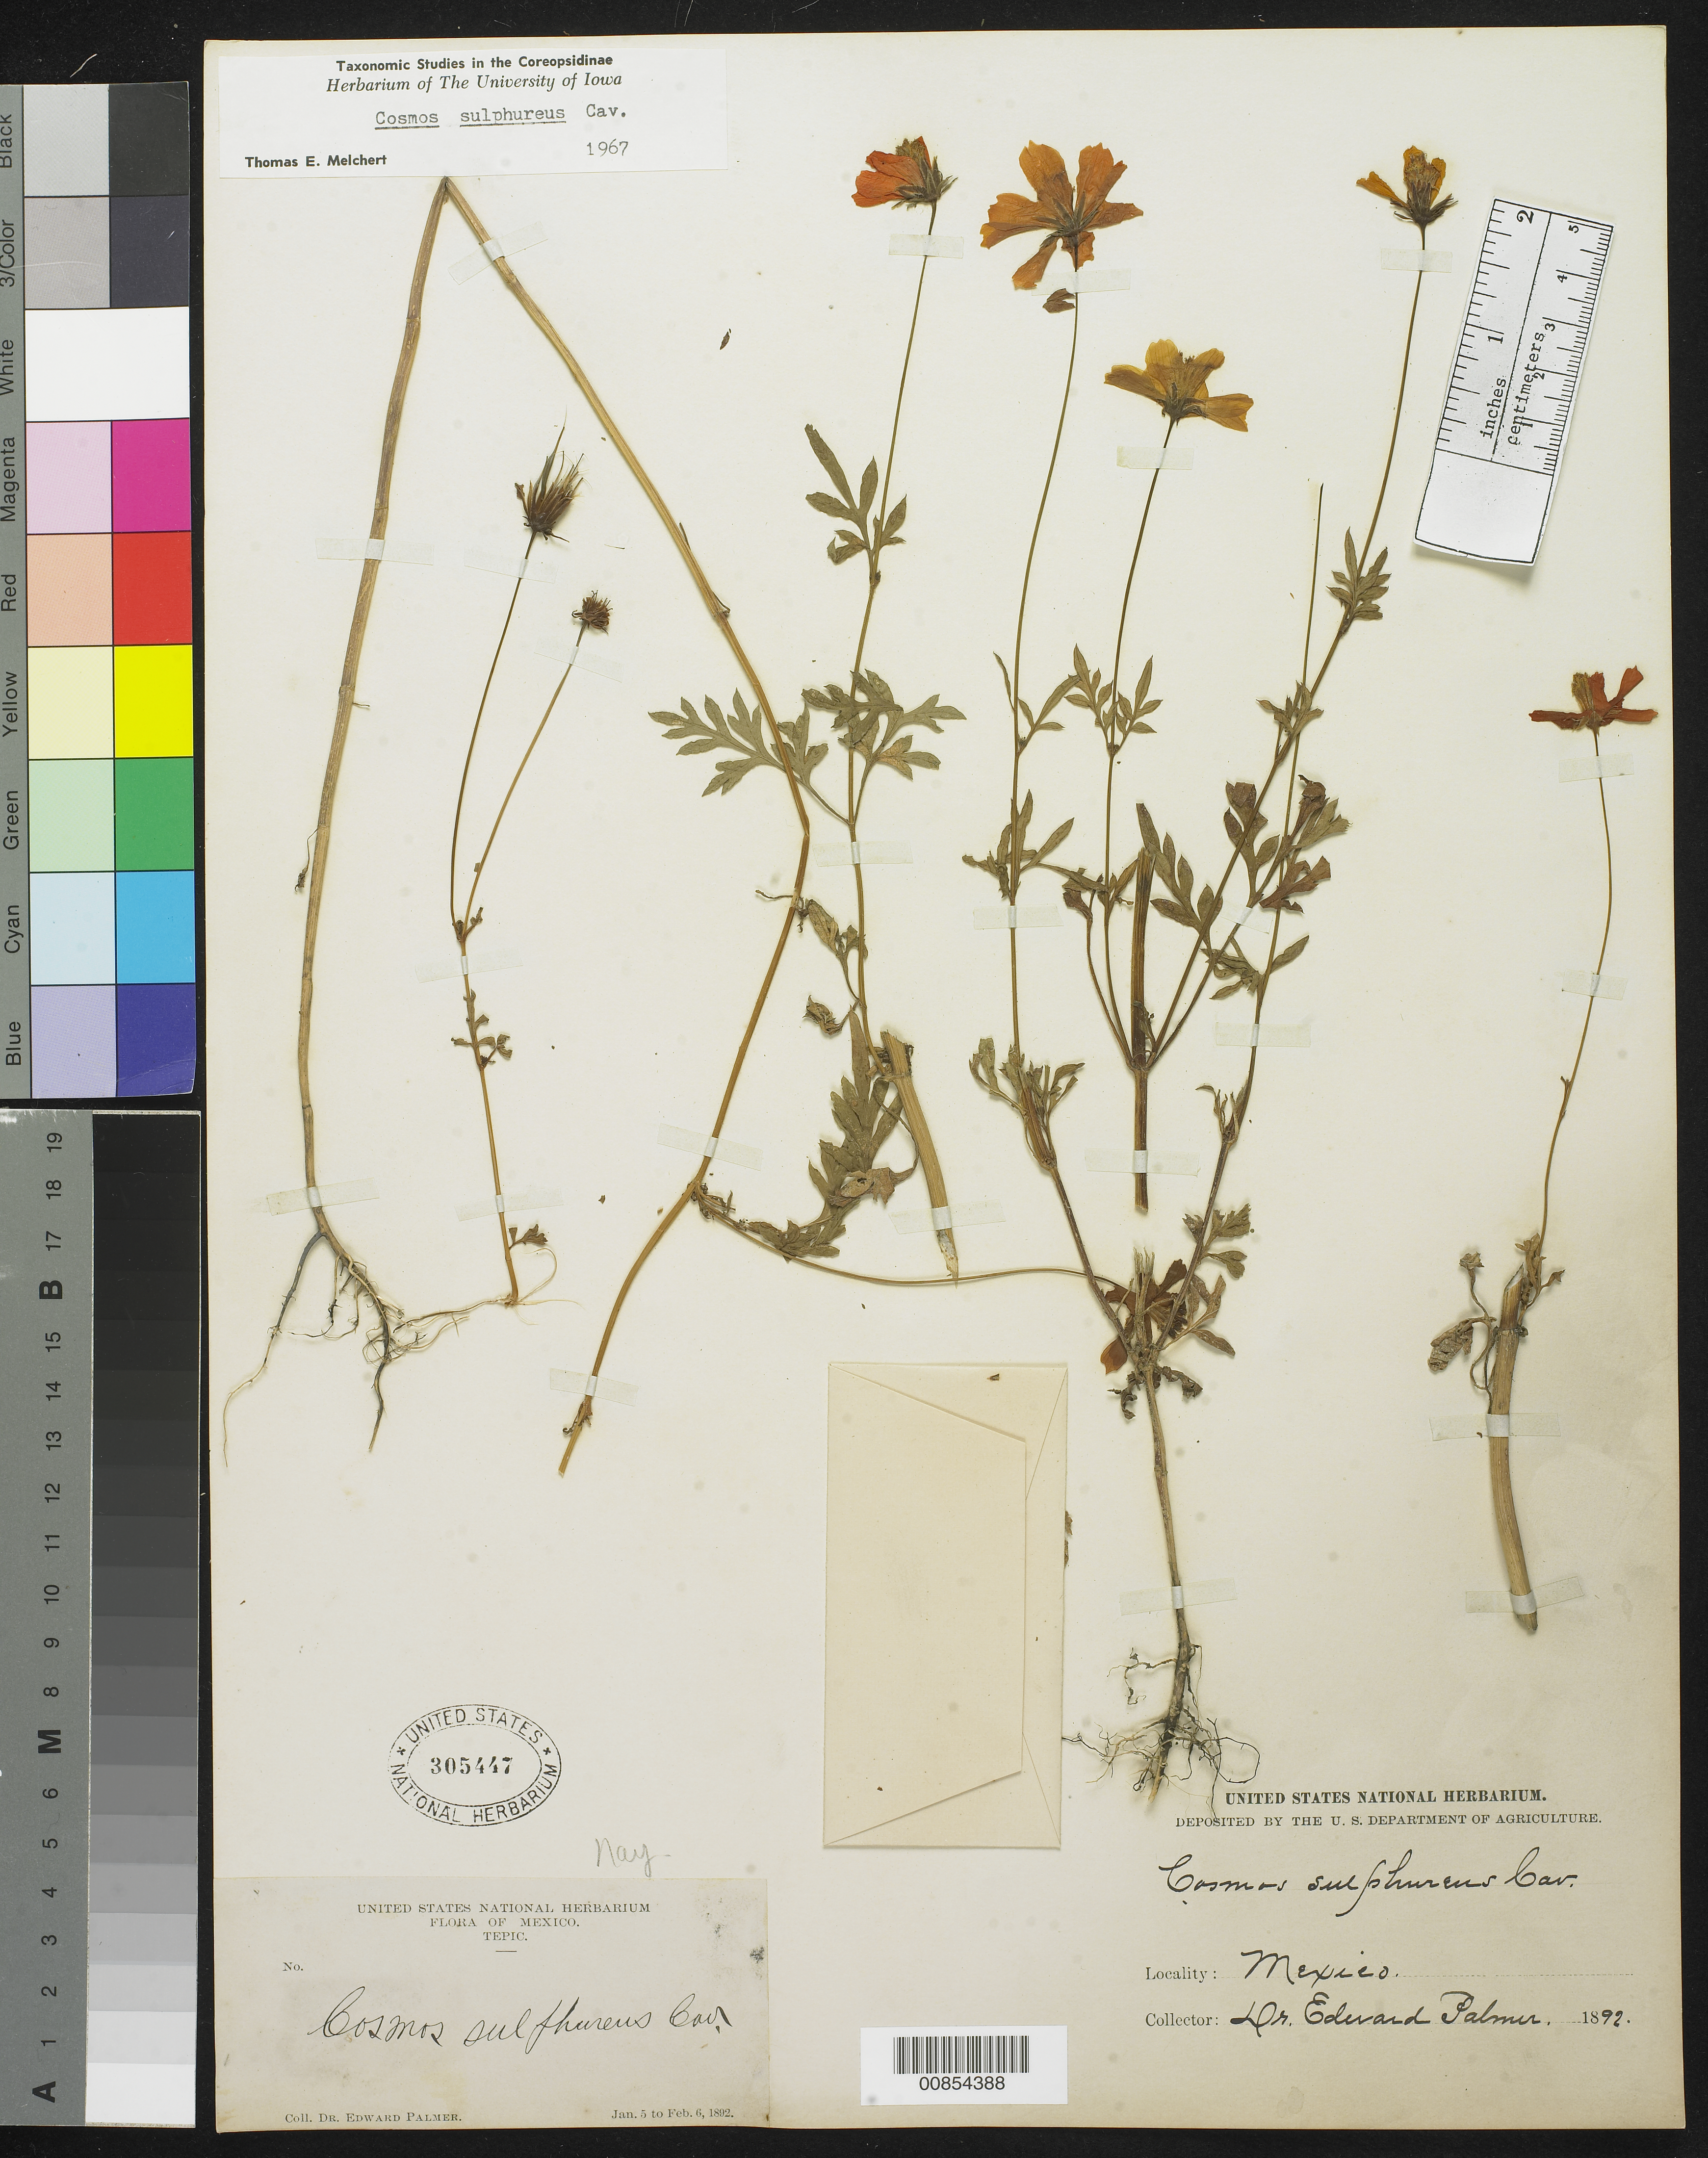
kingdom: Plantae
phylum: Tracheophyta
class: Magnoliopsida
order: Asterales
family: Asteraceae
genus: Cosmos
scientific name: Cosmos sulphureus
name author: Cav.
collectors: E. Palmer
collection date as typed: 05 Jan 1892 to 06 Feb 1892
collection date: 1892-01-05/1892-02-06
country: Mexico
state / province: Nayarit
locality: Tepic, Nayarit.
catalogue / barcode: US 305447